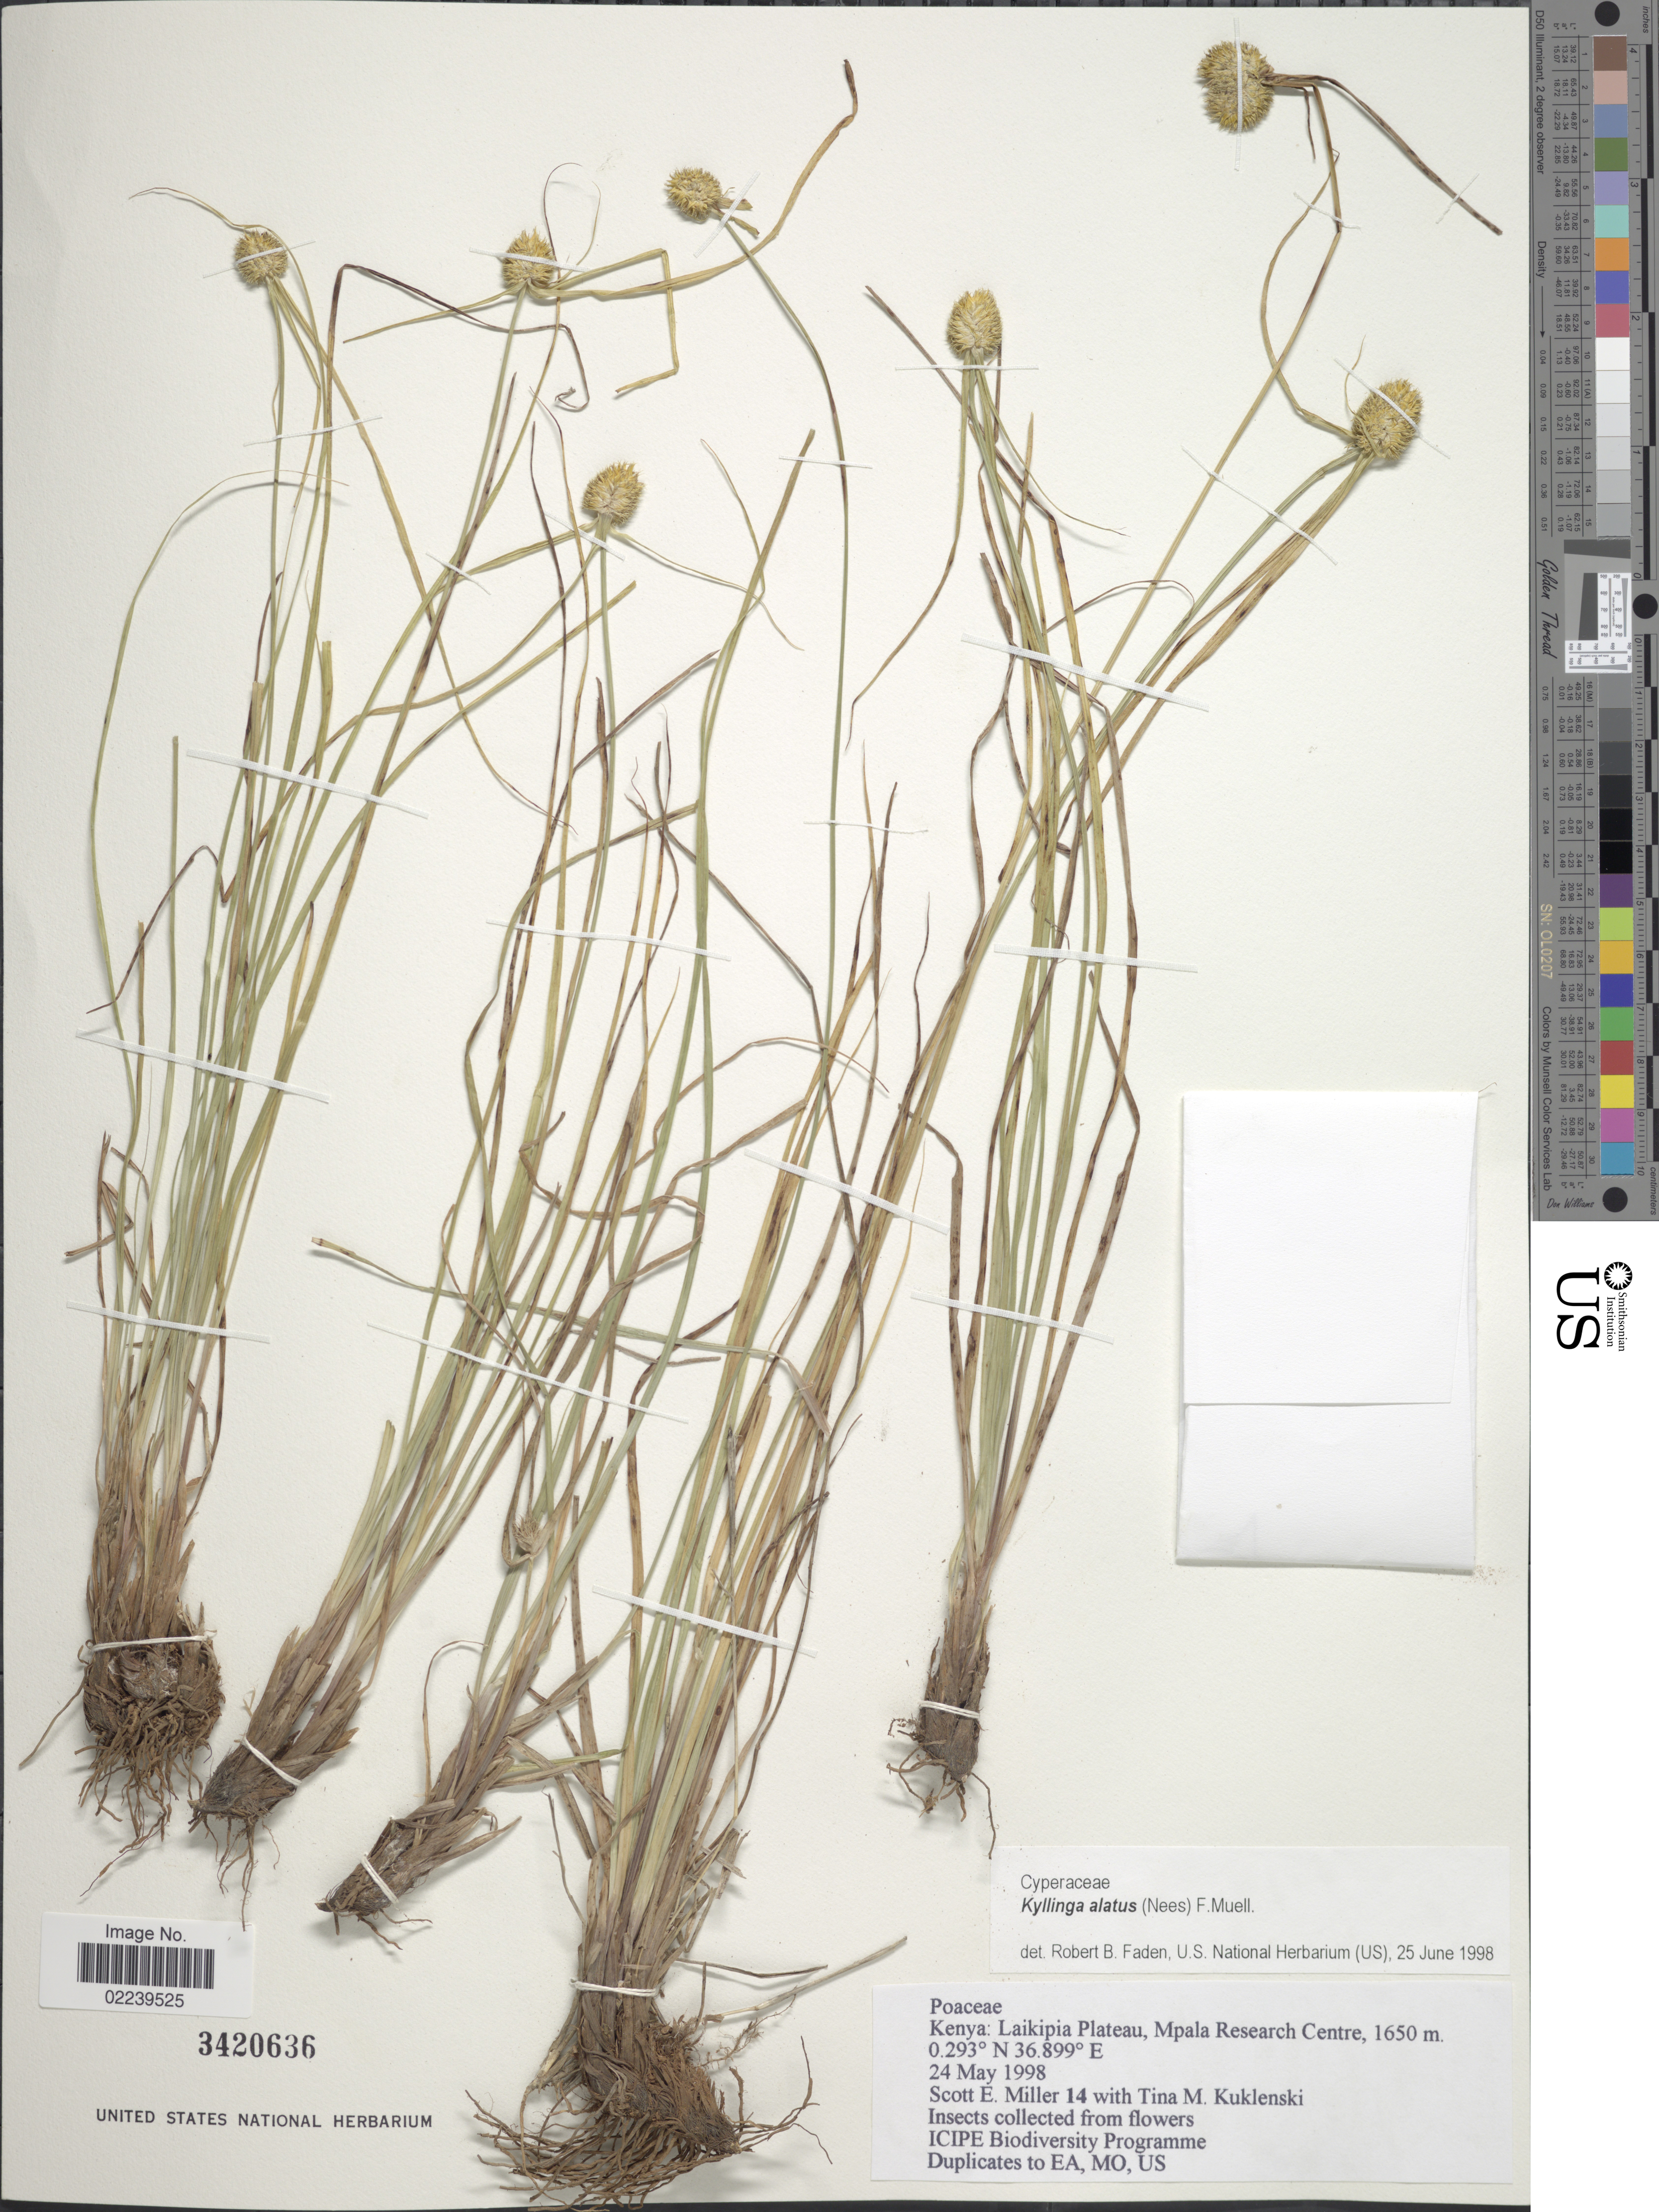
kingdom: Plantae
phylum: Tracheophyta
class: Liliopsida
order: Poales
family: Cyperaceae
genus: Cyperus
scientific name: Cyperus alatus subsp. alatus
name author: (Nees) F. Muell.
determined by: Strong, M. T., (US), Smithsonian Institution - National Museum of Natural History (UNITED STATES)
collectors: S. E. Miller & T. Kuklenski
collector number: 14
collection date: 1998-05-24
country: Kenya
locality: Laikipia Plateau, Mpala Research Centre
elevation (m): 1650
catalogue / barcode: US 3420636